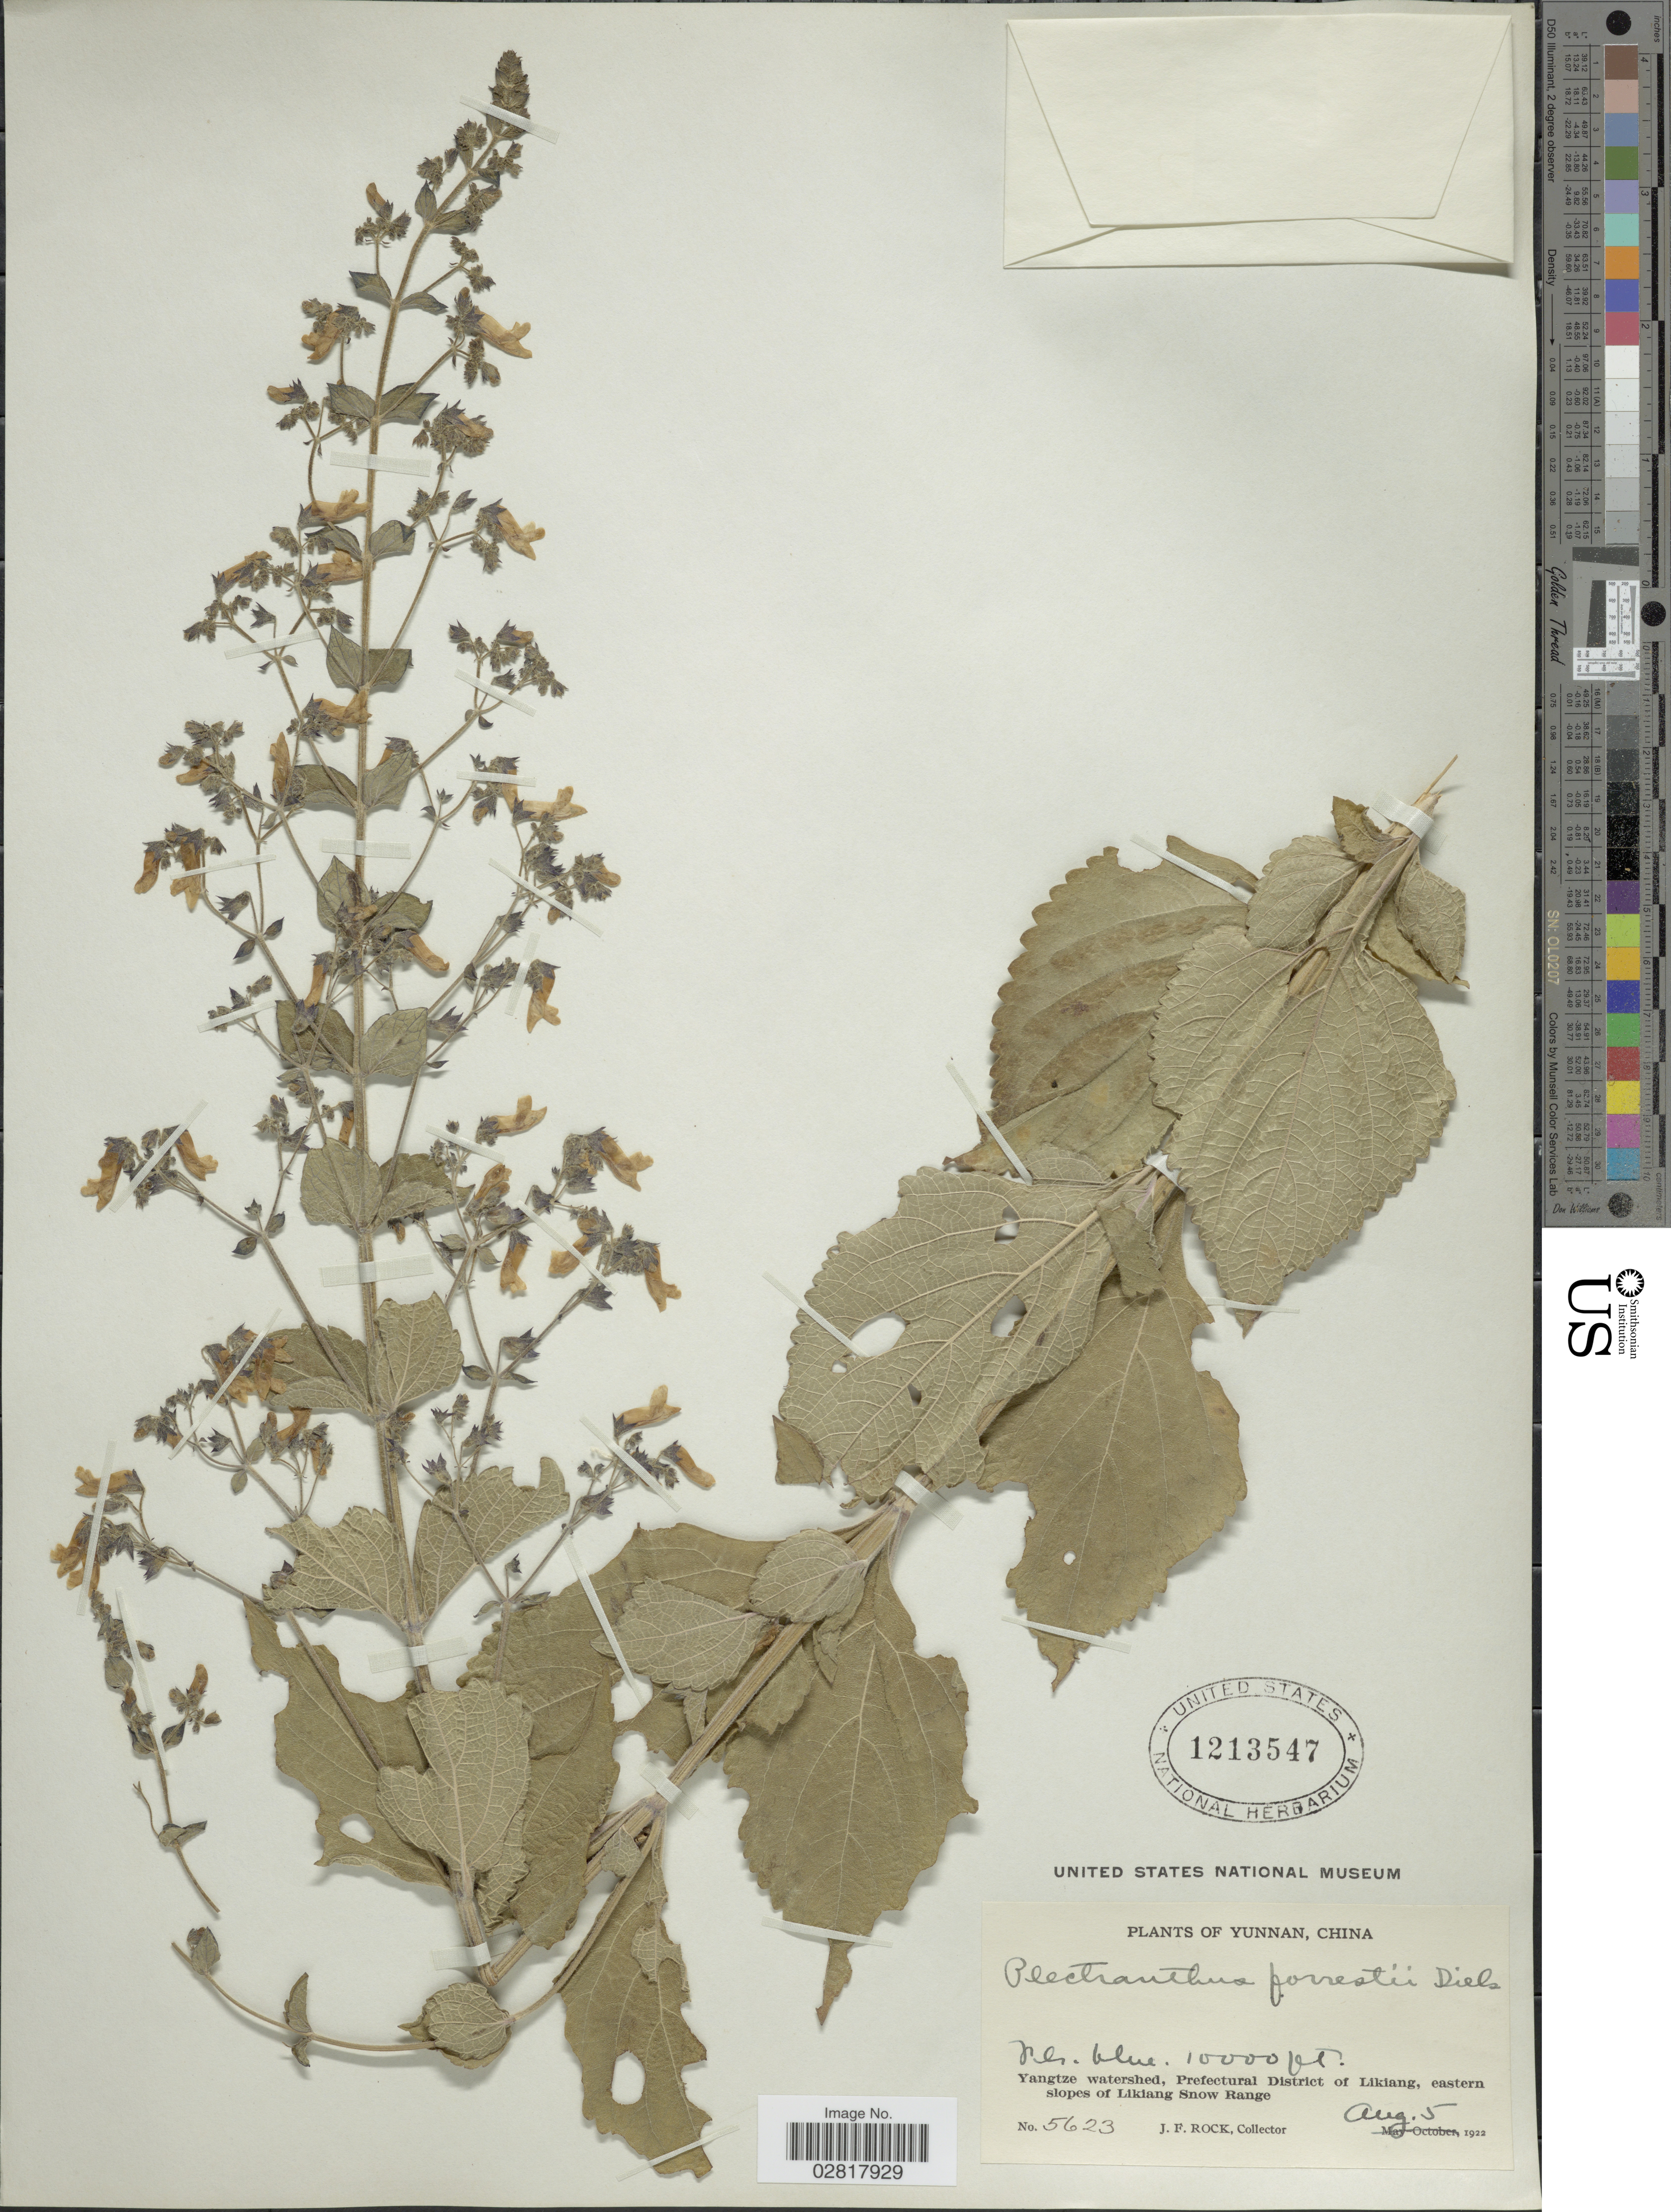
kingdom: Plantae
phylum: Tracheophyta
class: Magnoliopsida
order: Lamiales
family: Lamiaceae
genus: Plectranthus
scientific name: Plectranthus forrestii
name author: Diels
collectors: J. Rock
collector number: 5623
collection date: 1922-08-05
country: China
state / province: Yunnan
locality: Yangtze watershed, Prefectural District of Likiang, eastern slopes of Likiang Snow Range.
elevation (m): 3048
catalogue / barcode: US 1213547